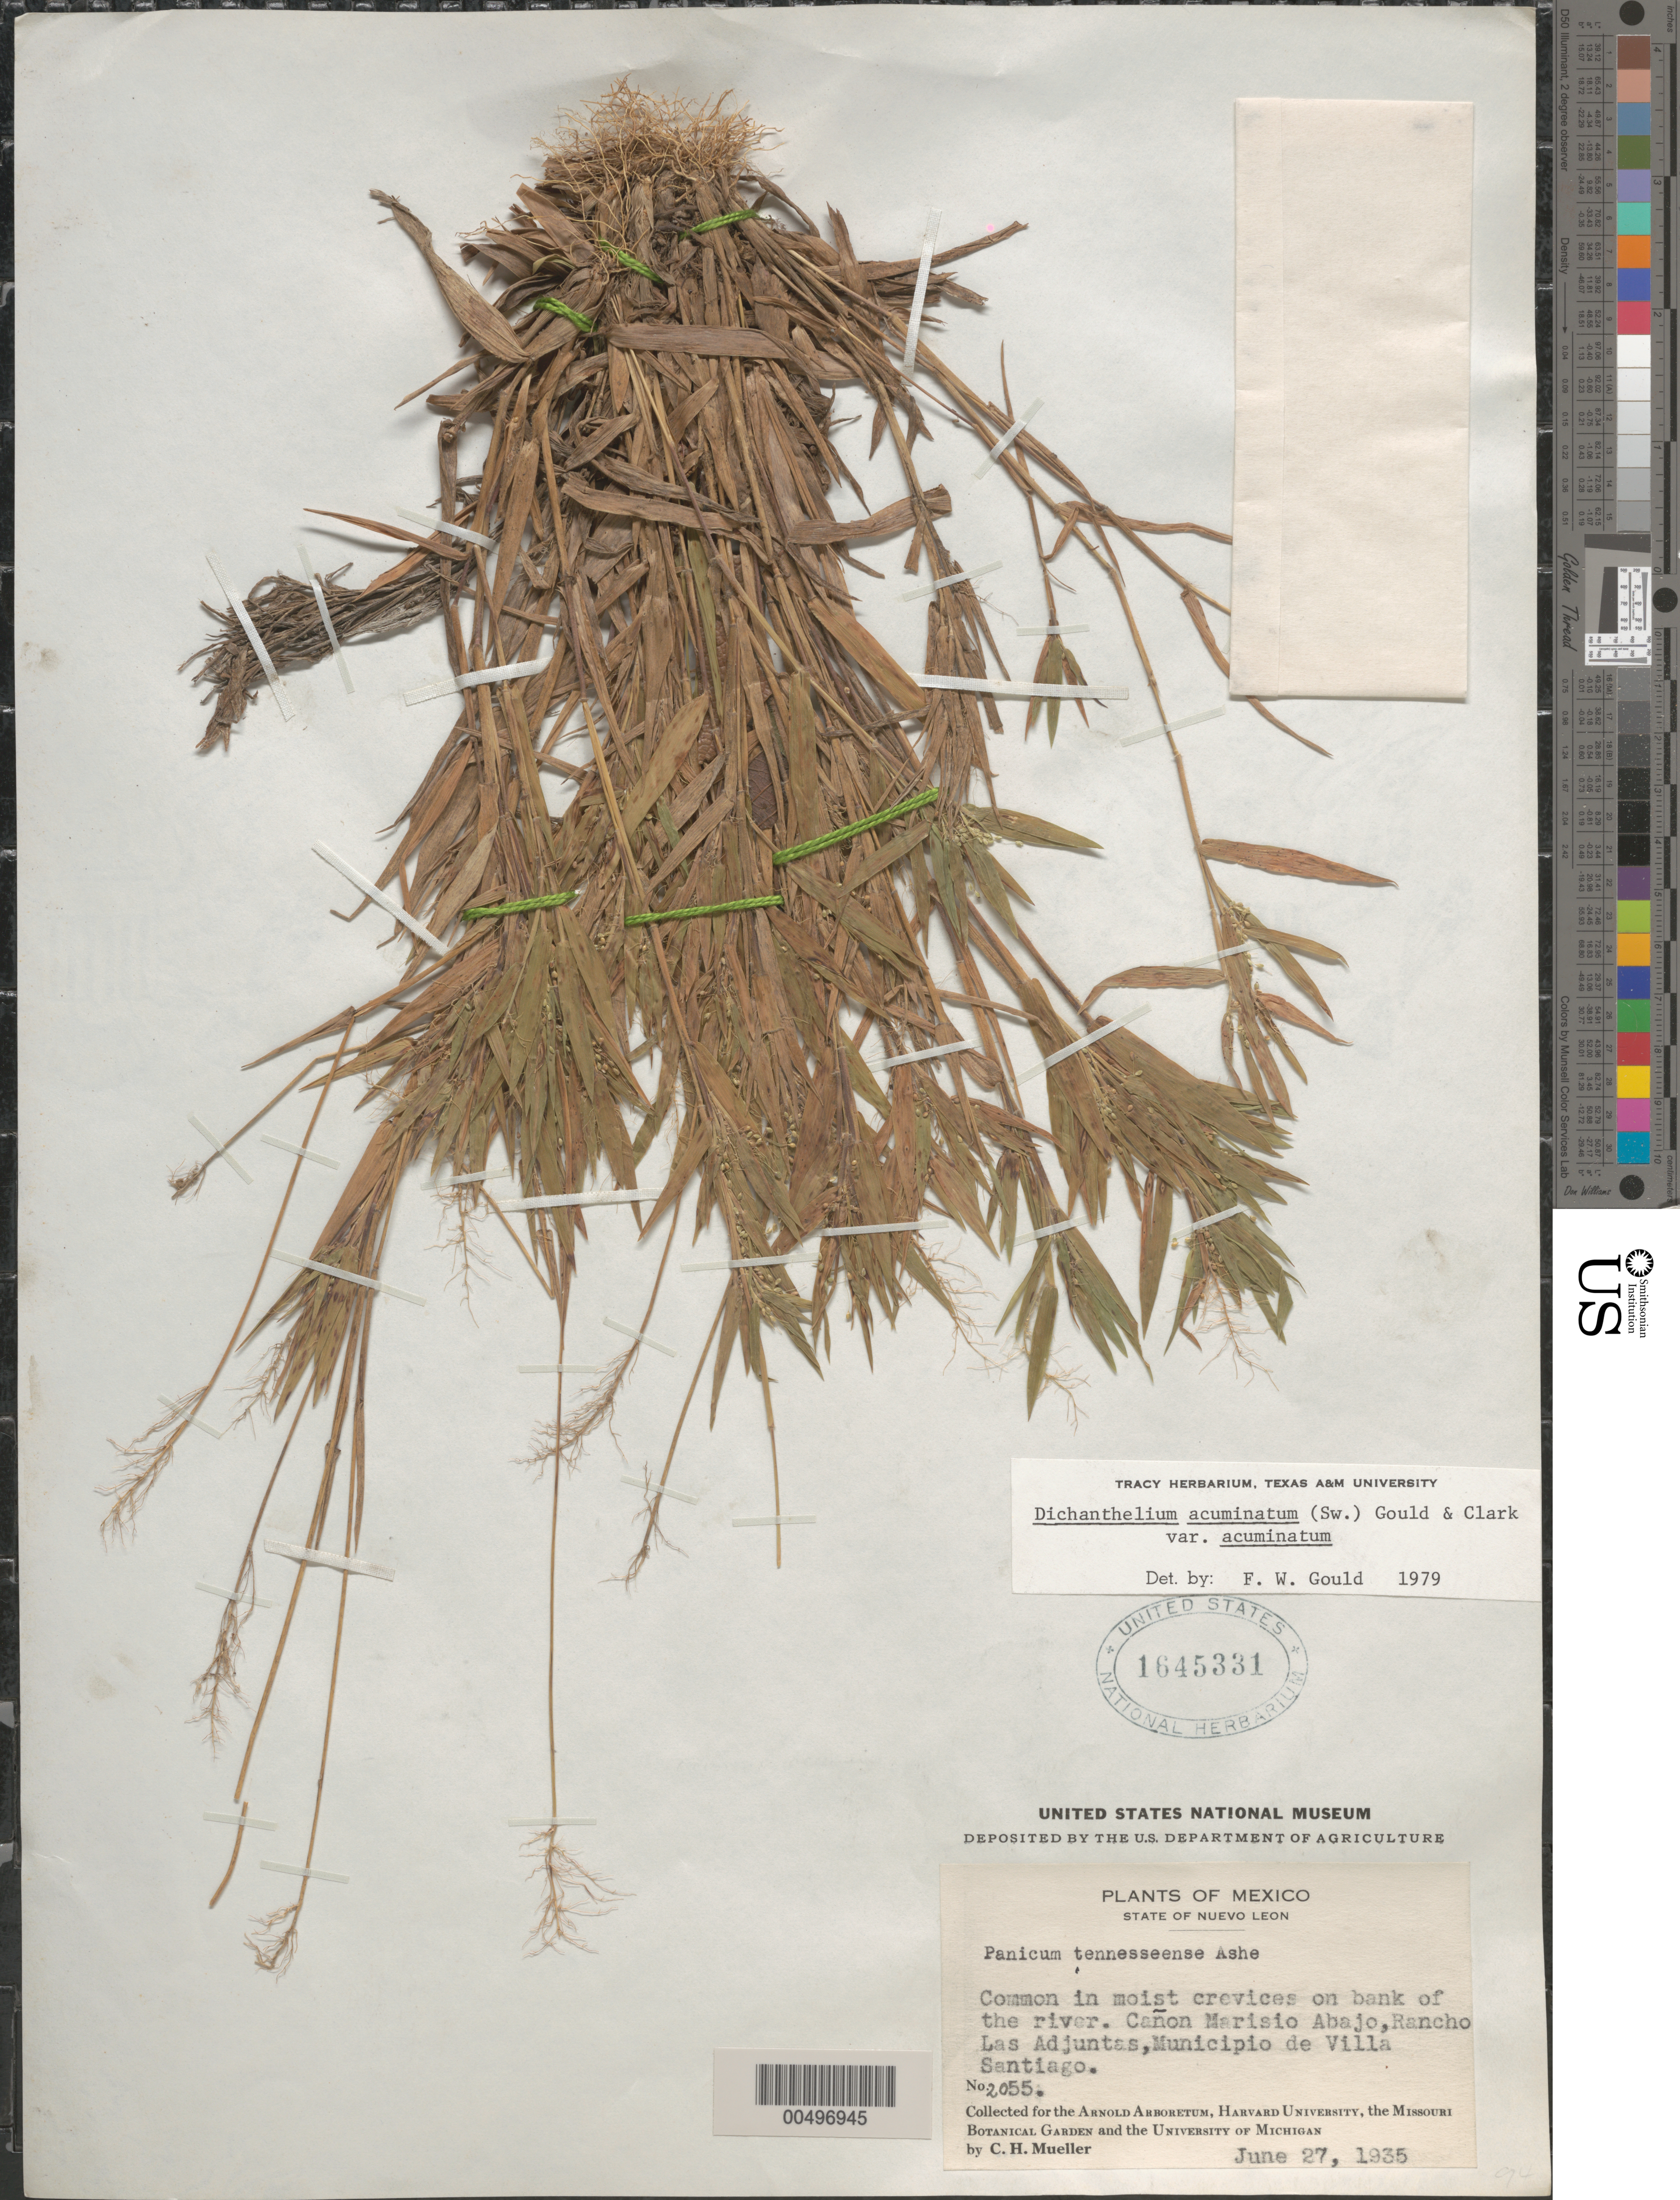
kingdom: Plantae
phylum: Tracheophyta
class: Liliopsida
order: Poales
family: Poaceae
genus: Dichanthelium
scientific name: Dichanthelium acuminatum var. acuminatum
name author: (Sw.) Gould & C.A. Clark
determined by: Gould, F. W.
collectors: C. H. Muller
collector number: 2055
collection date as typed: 27 Jun 1935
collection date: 1935-06-27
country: Mexico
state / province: Nuevo León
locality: Cañon Marisio Abajo, Rancho Las Adjuntas, Mun de Villa Santiago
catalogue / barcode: US 1645331